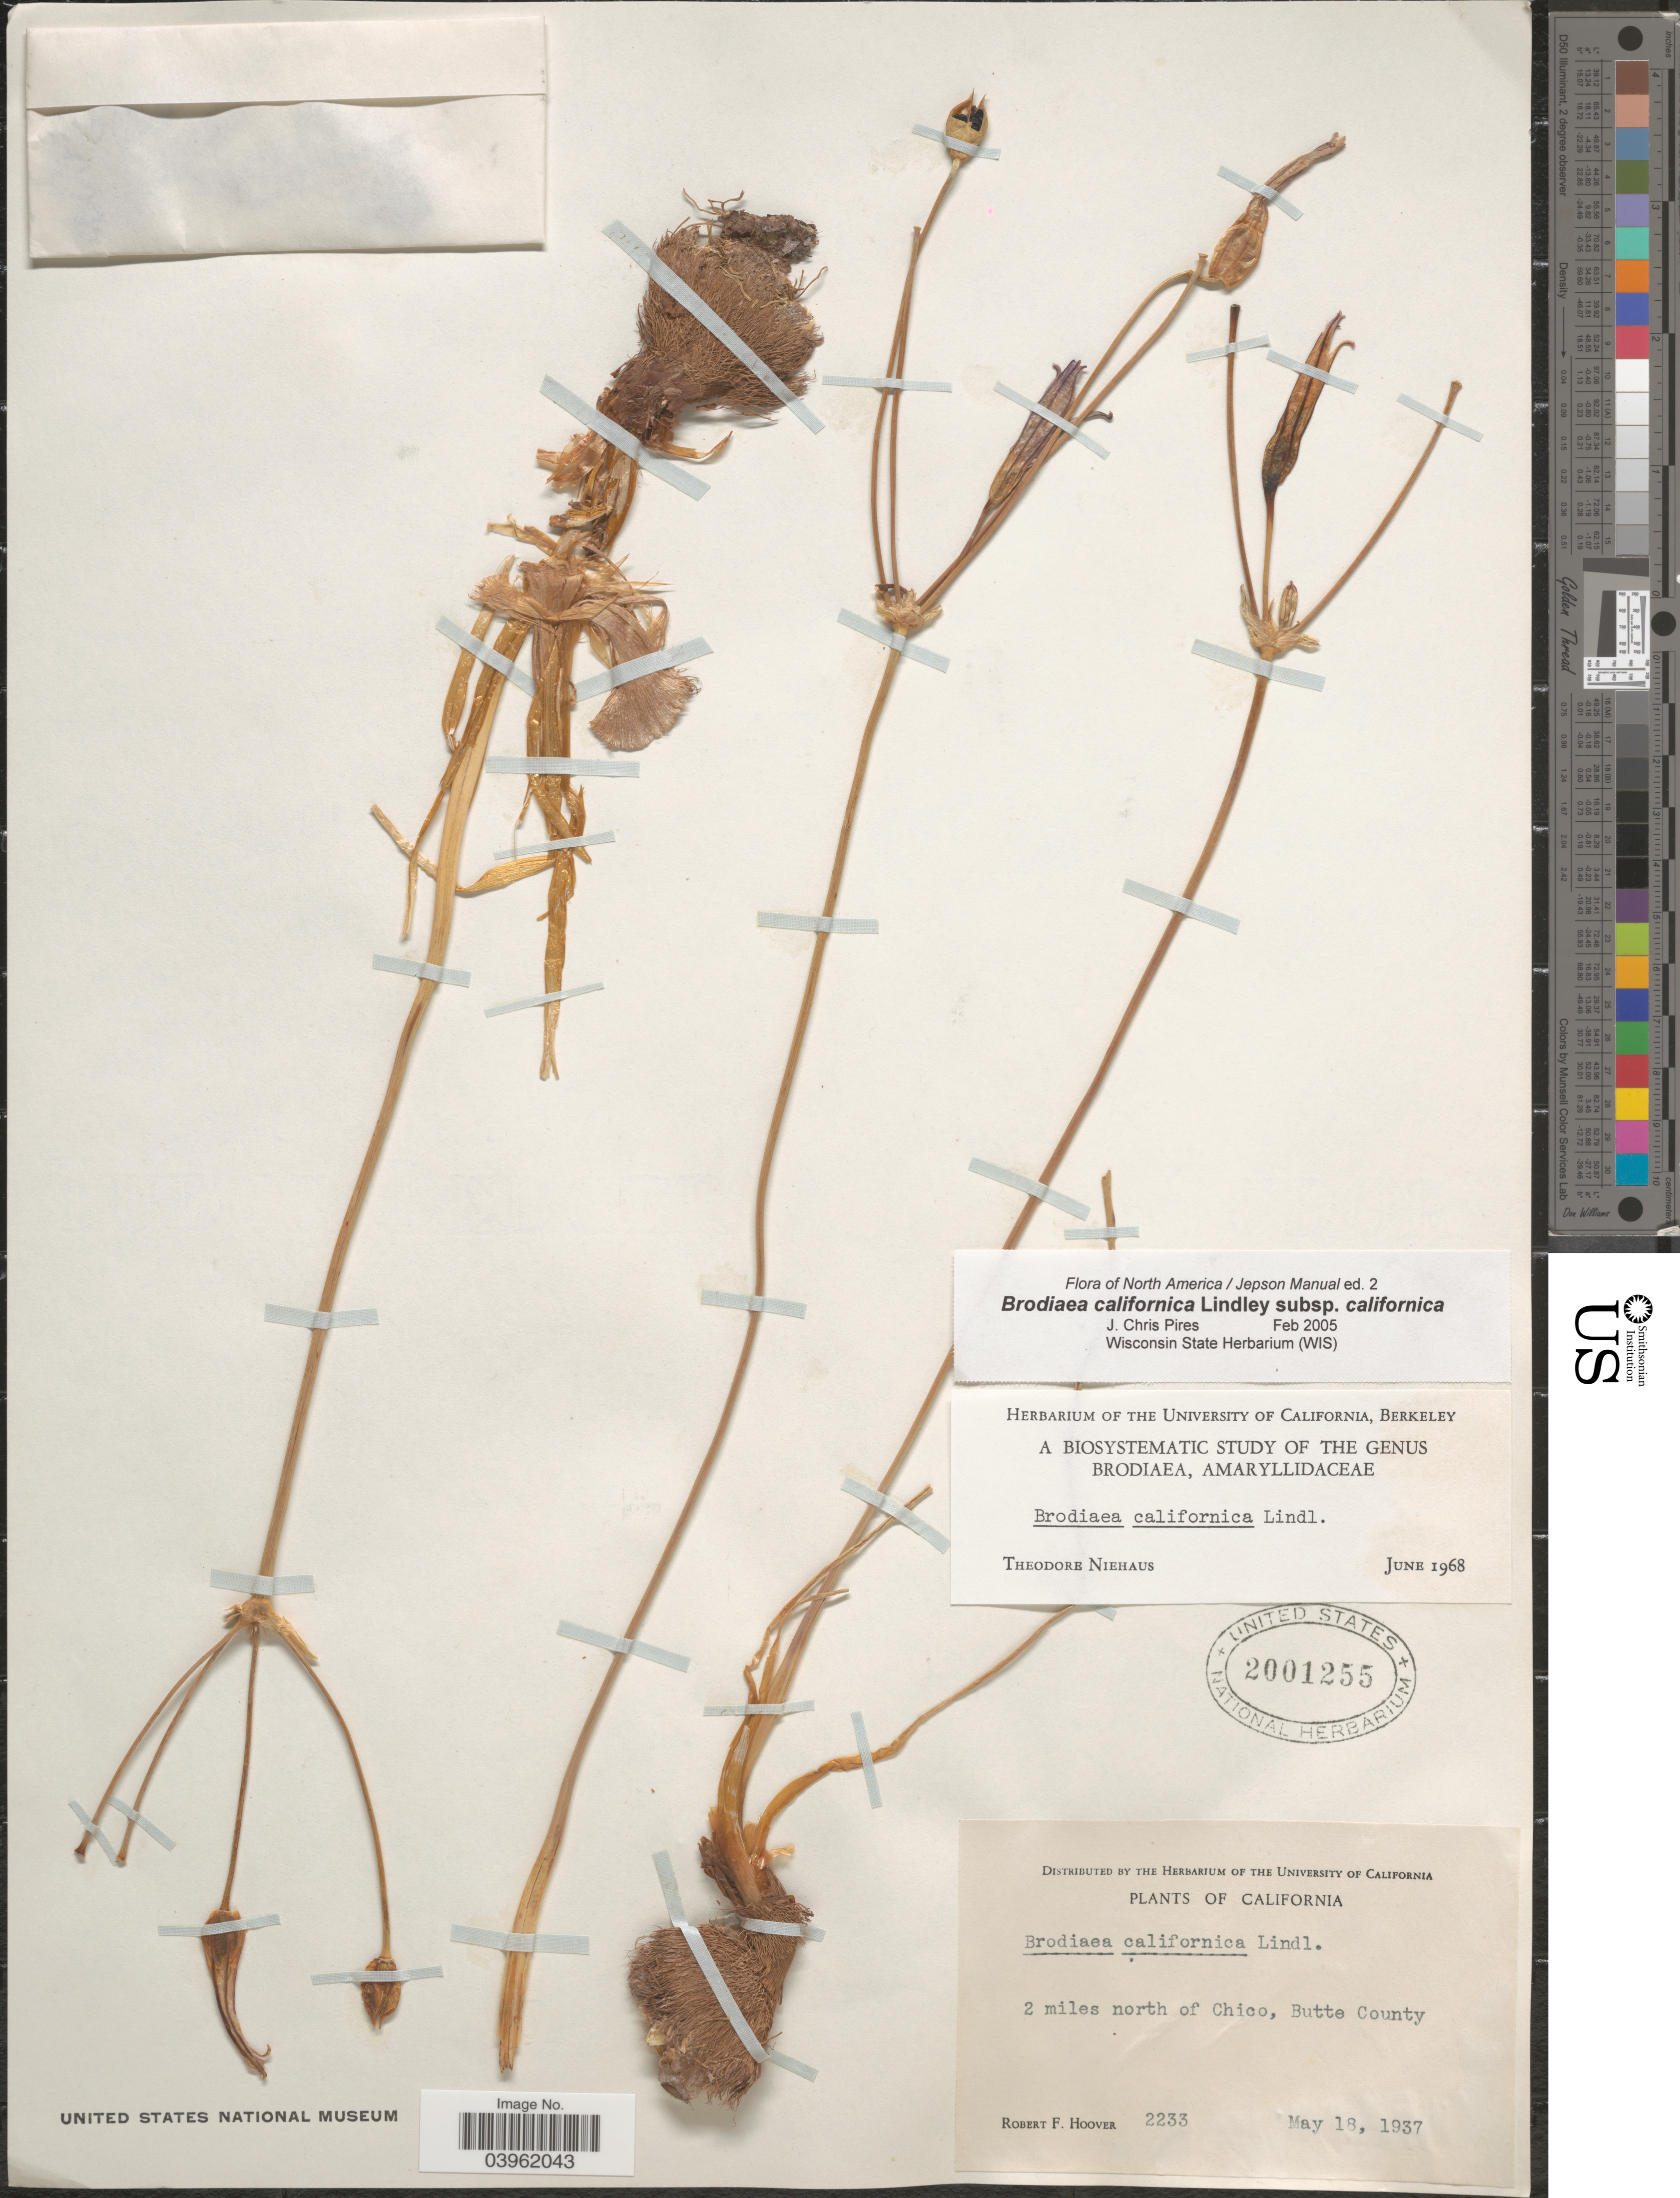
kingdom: Plantae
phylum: Tracheophyta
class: Liliopsida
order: Asparagales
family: Asparagaceae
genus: Brodiaea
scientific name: Brodiaea californica subsp. californica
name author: Lindl. ex Lem.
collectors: R. F. Hoover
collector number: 2233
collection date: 1937-05-18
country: United States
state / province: California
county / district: Butte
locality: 2 miles north of Chico, Butte County.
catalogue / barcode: US 2001255